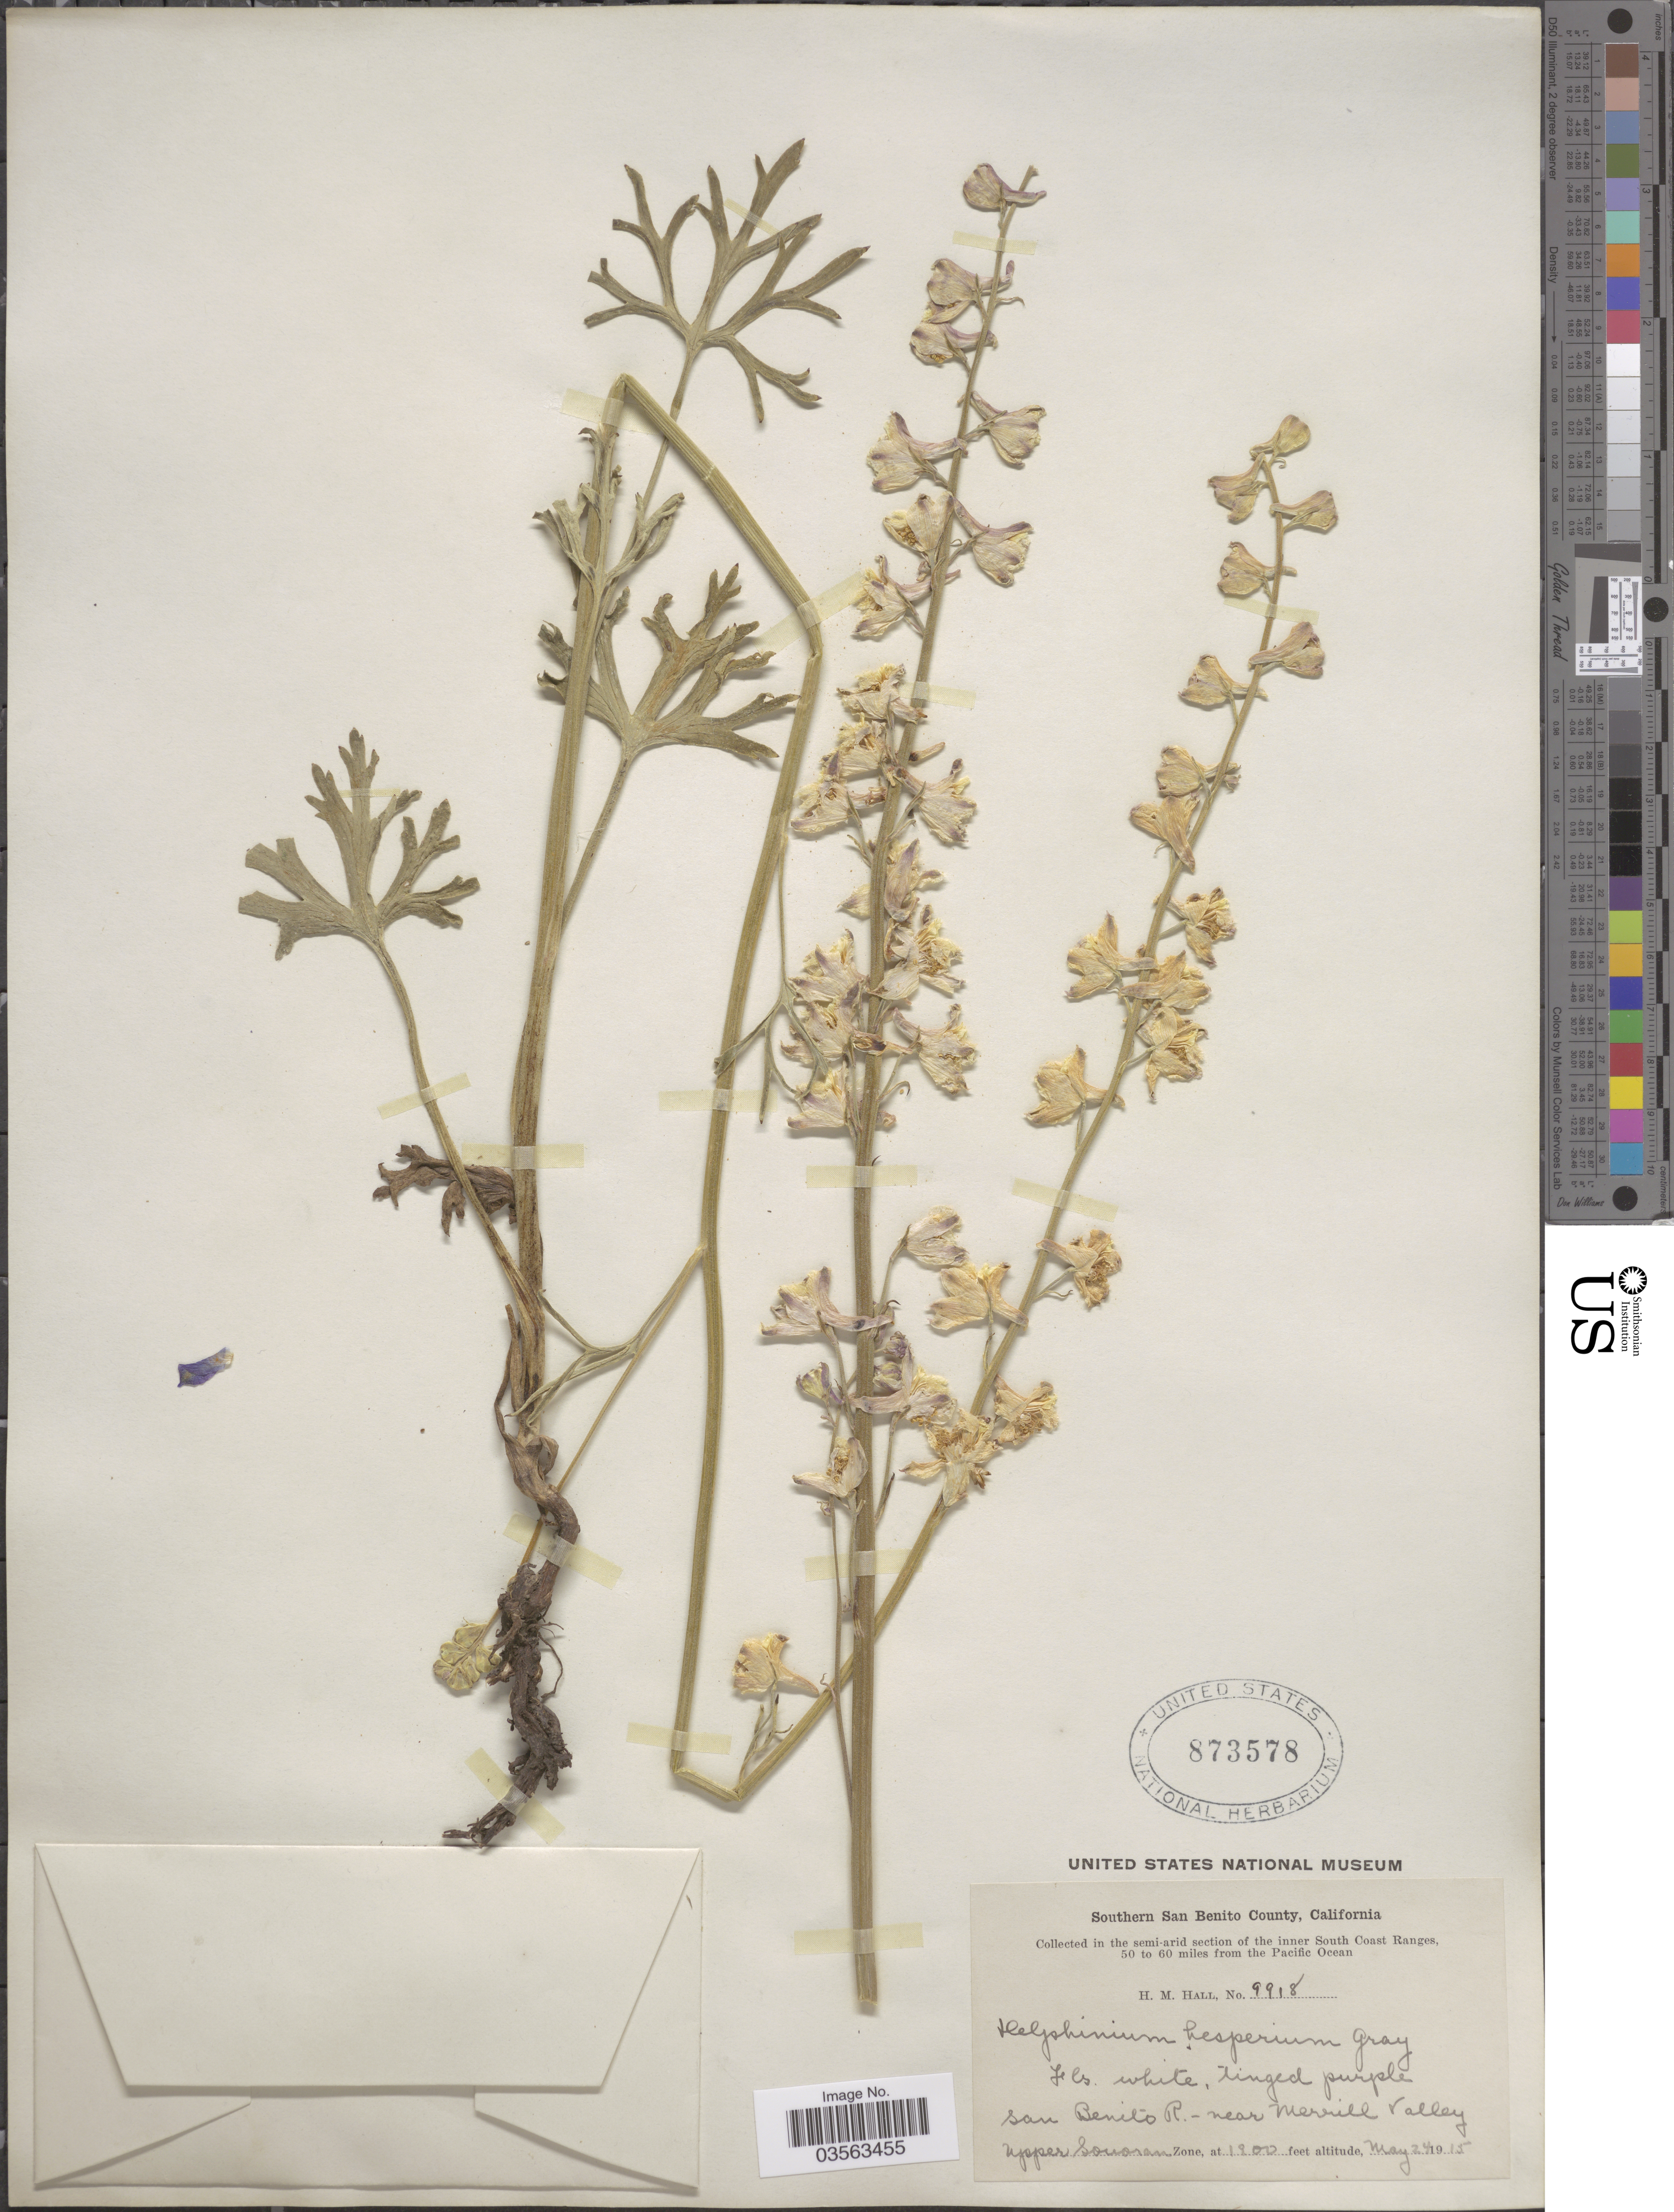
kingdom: Plantae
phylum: Tracheophyta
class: Magnoliopsida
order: Ranunculales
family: Ranunculaceae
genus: Delphinium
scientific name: Delphinium hesperium subsp. hesperium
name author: A. Gray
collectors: H. M. Hall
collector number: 9918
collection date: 1915-05-24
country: United States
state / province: California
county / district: San Benito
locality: Southern San Benito County. The semi-arid section of the inner South Coast Ranges, 50 to 60 miles from the Pacific Ocean. San Benito R.-near Merrill Valley. Upper Sonoran Zone.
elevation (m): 549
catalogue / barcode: US 873578